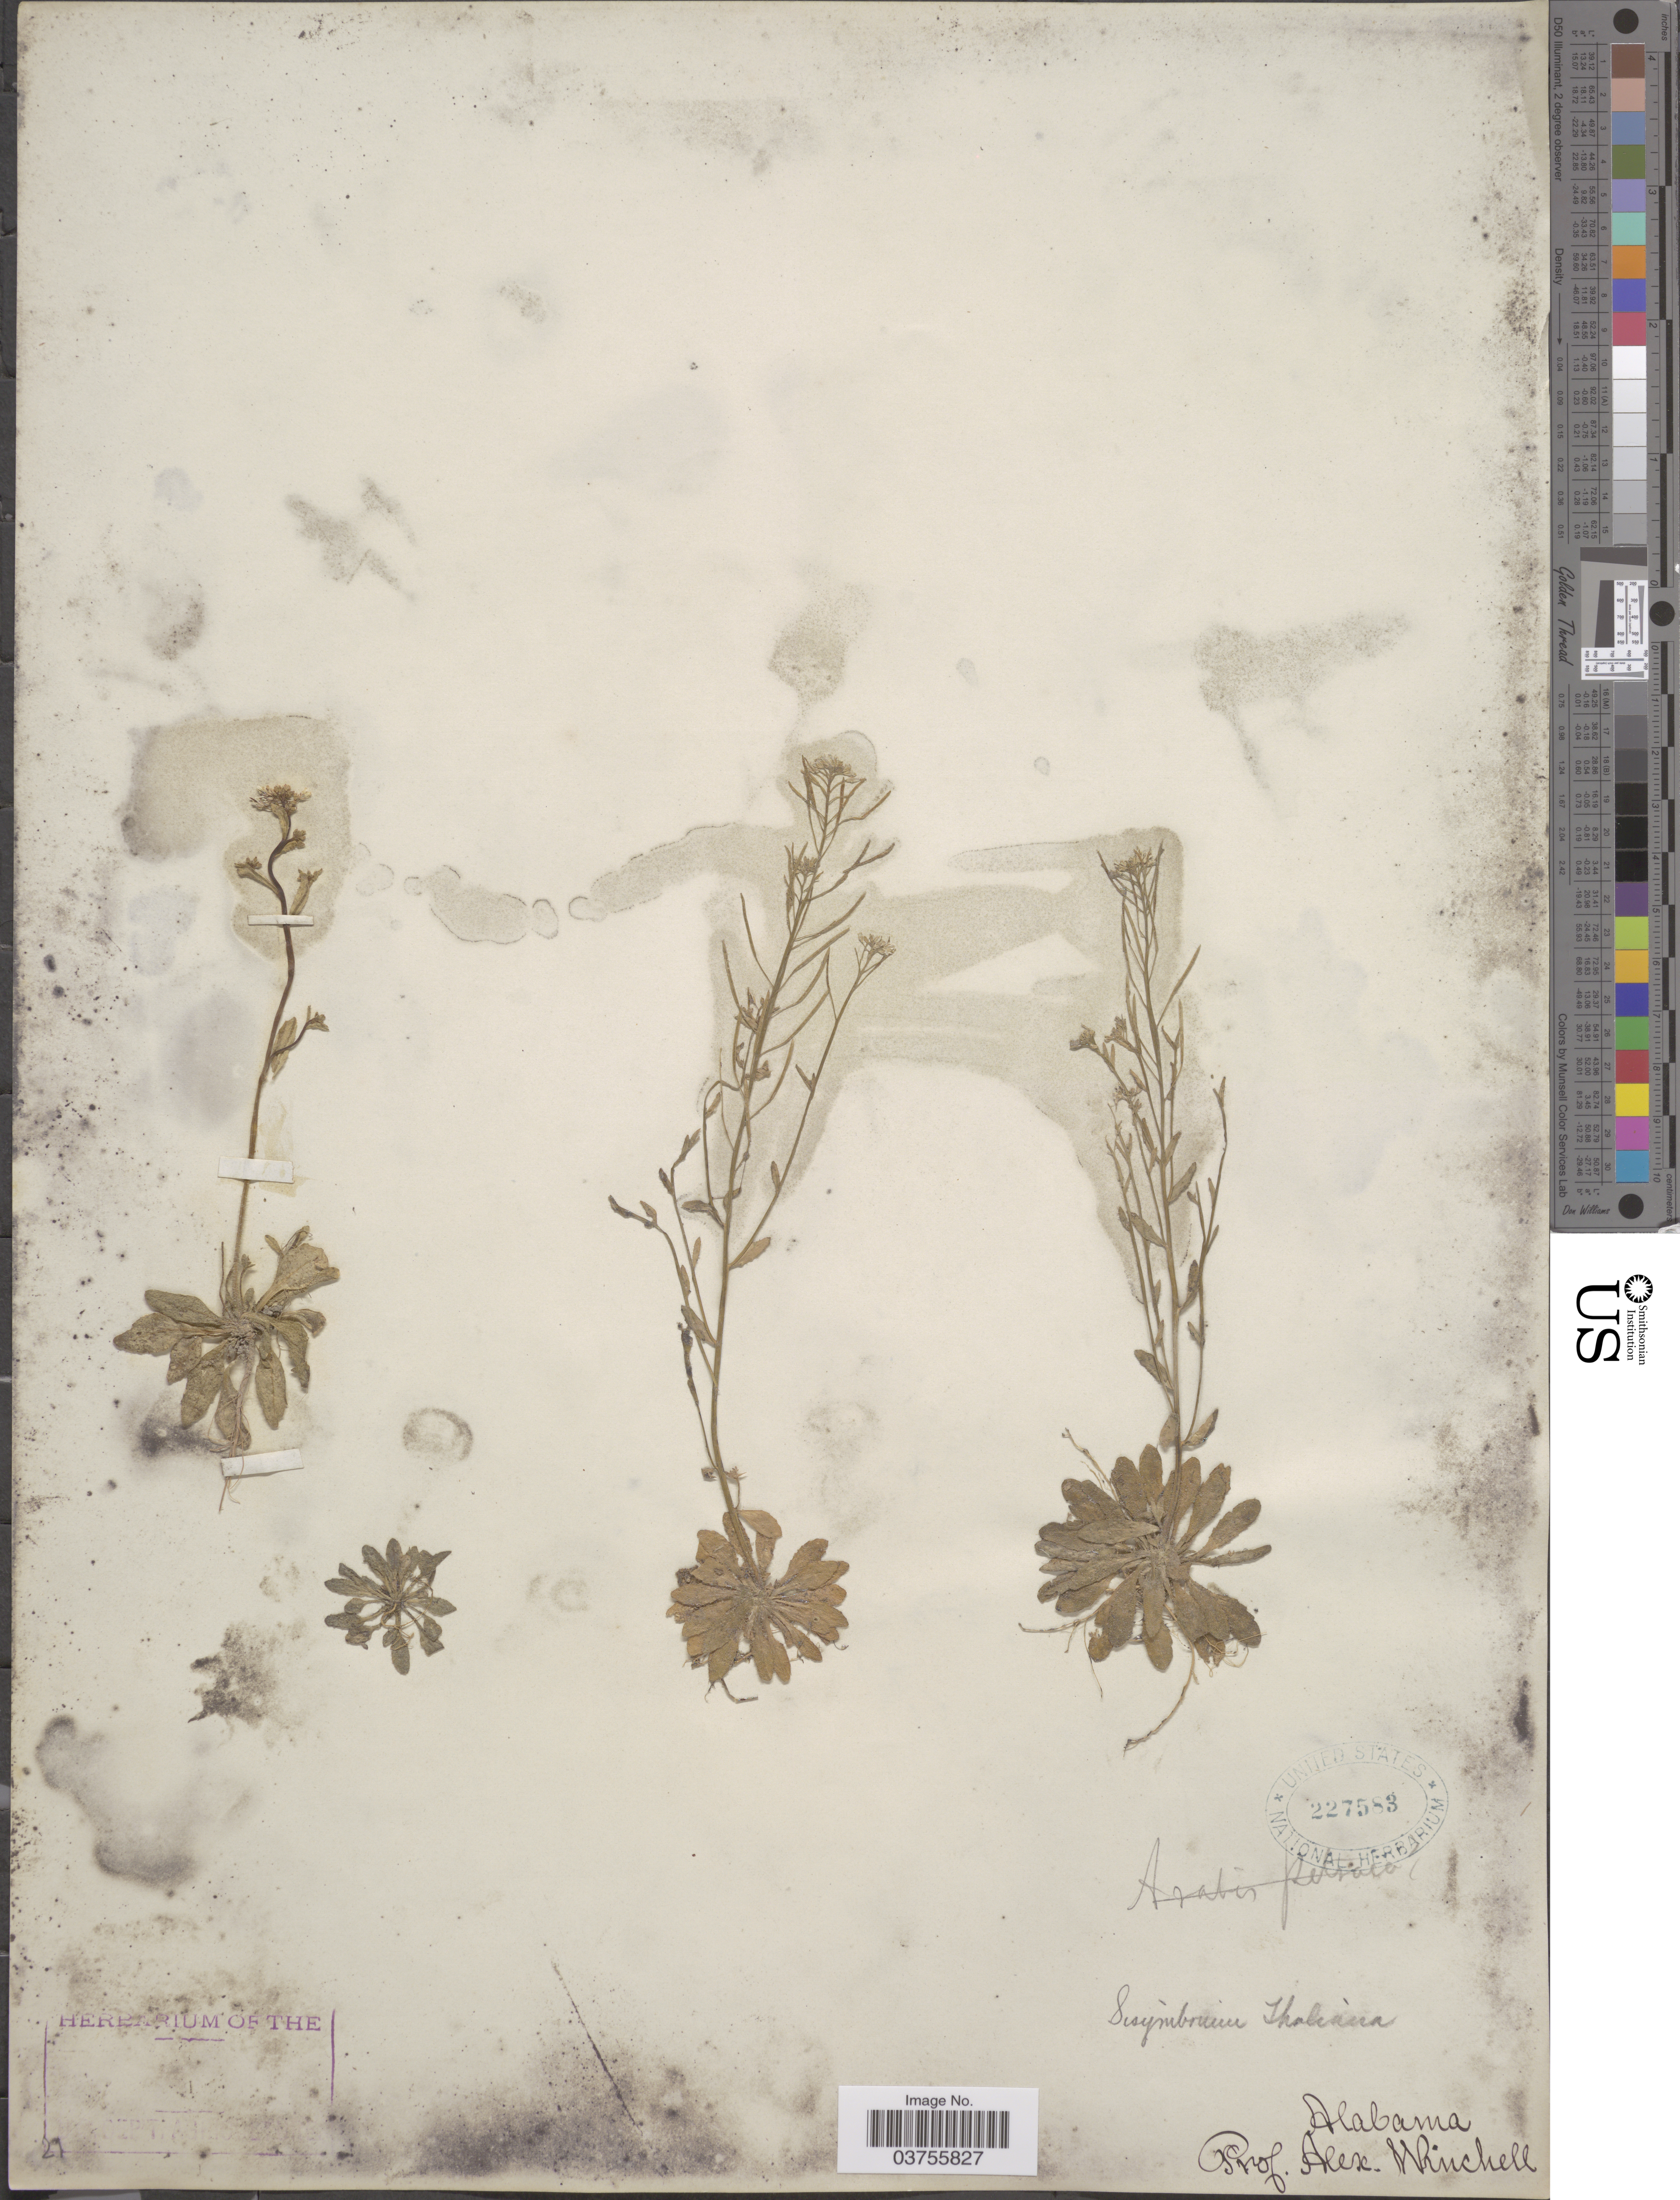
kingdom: Plantae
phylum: Tracheophyta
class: Magnoliopsida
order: Brassicales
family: Brassicaceae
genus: Arabidopsis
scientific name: Arabidopsis thaliana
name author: (L.) Heynh.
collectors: A. Winchell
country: United States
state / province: Alabama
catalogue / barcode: US 227583